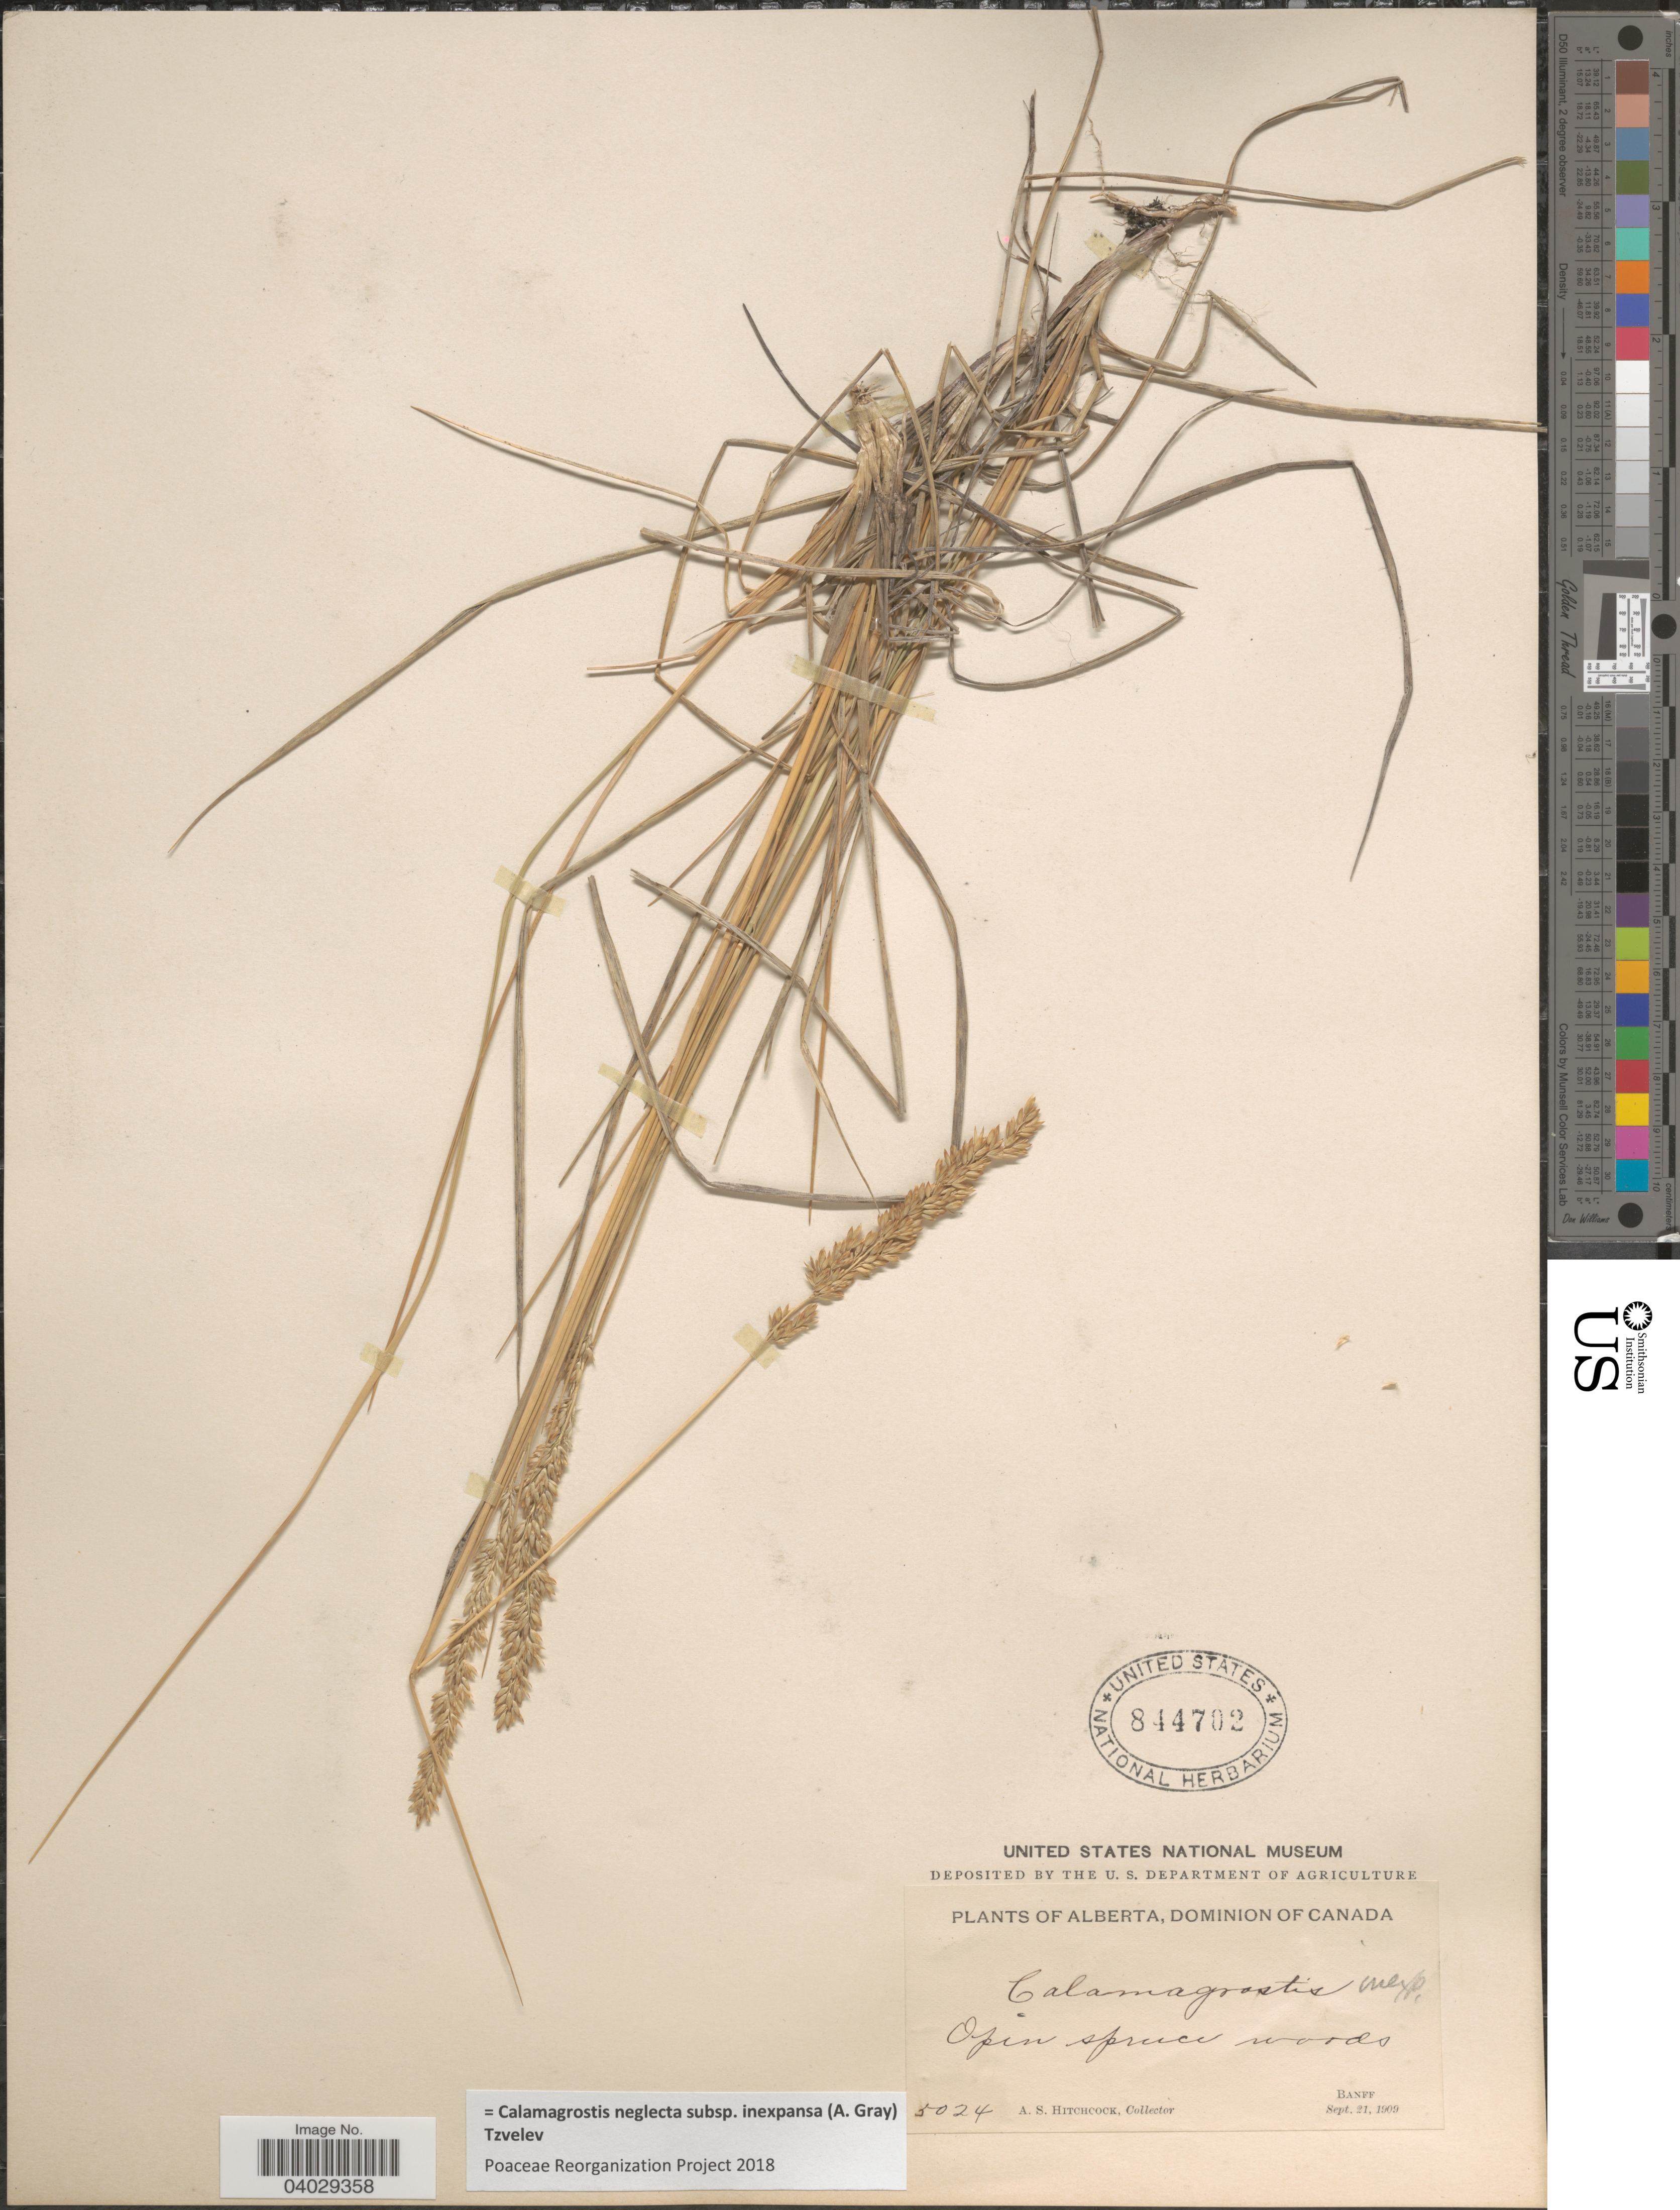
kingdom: Plantae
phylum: Tracheophyta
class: Liliopsida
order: Poales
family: Poaceae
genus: Calamagrostis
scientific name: Calamagrostis neglecta subsp. inexpansa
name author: (A. Gray) Tzvelev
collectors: A. S. Hitchcock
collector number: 5024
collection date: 1909-09-21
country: Canada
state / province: Alberta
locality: Banff.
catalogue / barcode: US 844702